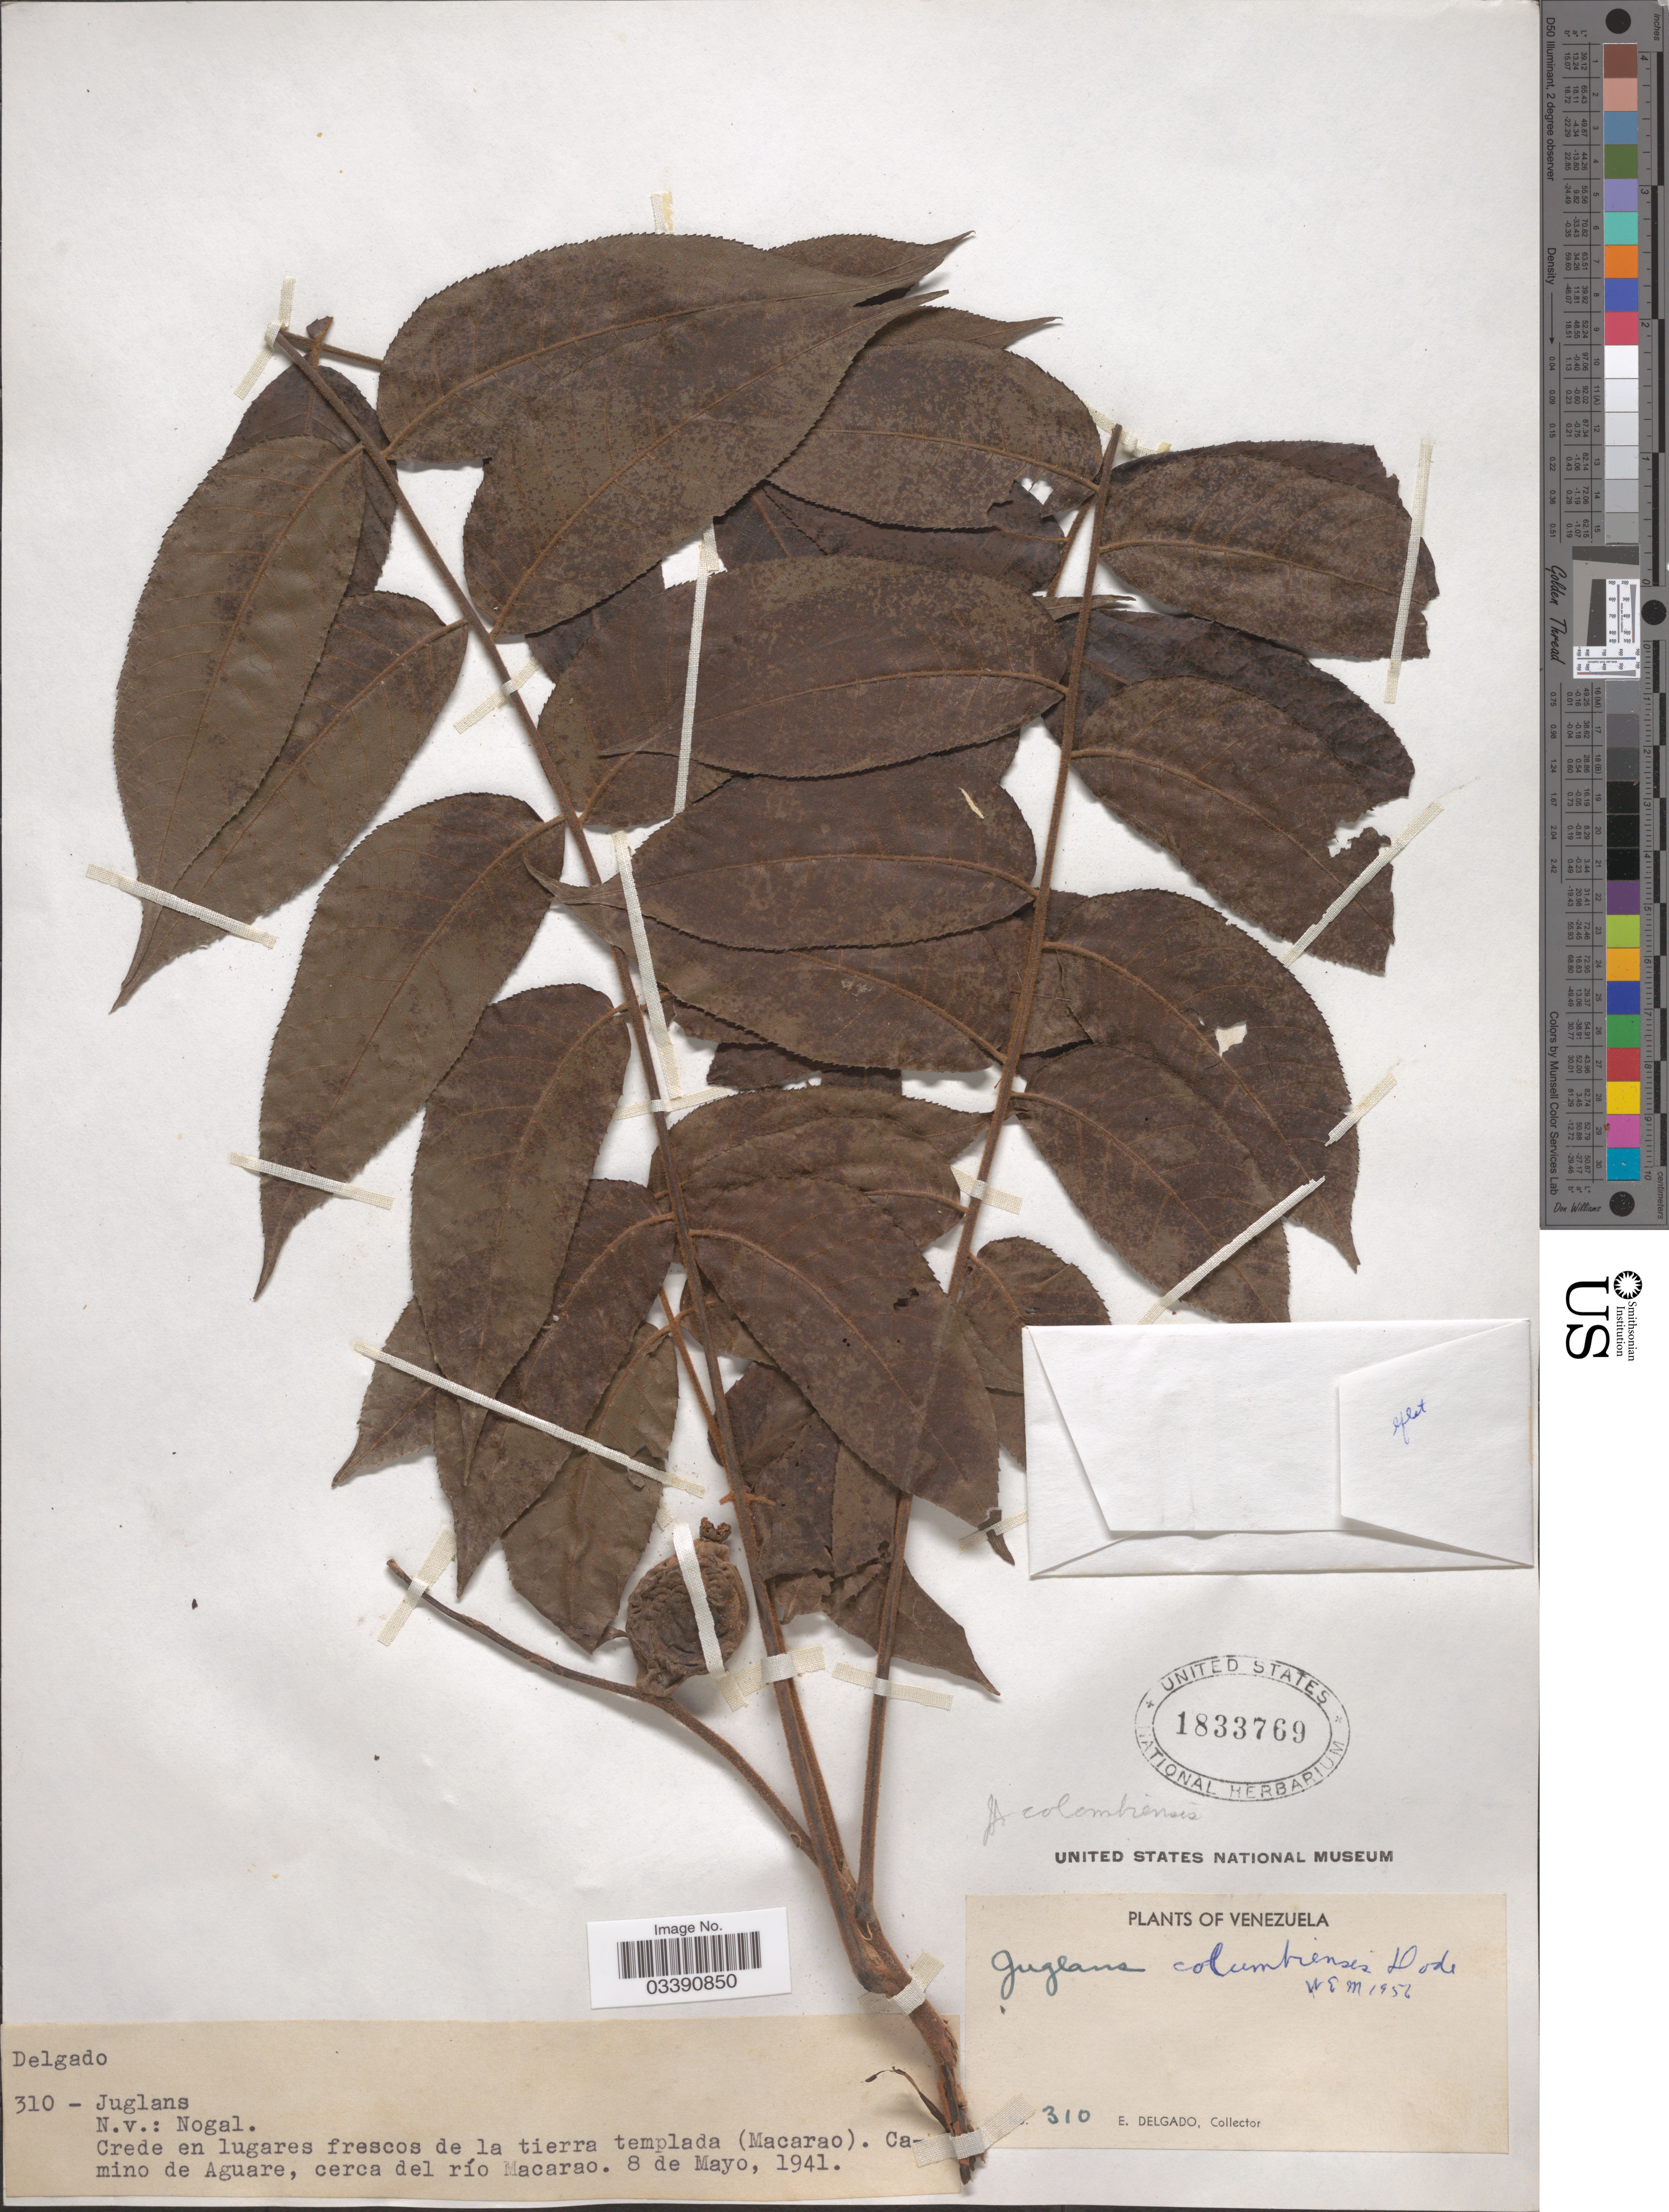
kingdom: Plantae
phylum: Tracheophyta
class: Magnoliopsida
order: Fagales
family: Juglandaceae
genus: Juglans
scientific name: Juglans columbiensis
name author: Dode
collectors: E. Delgado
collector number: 310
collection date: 1941-05-08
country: Venezuela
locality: Crede en lugares frescos de la tierra templada (Macarao). Camino de Aguare, cerca del río Macarao.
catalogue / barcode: US 1833769